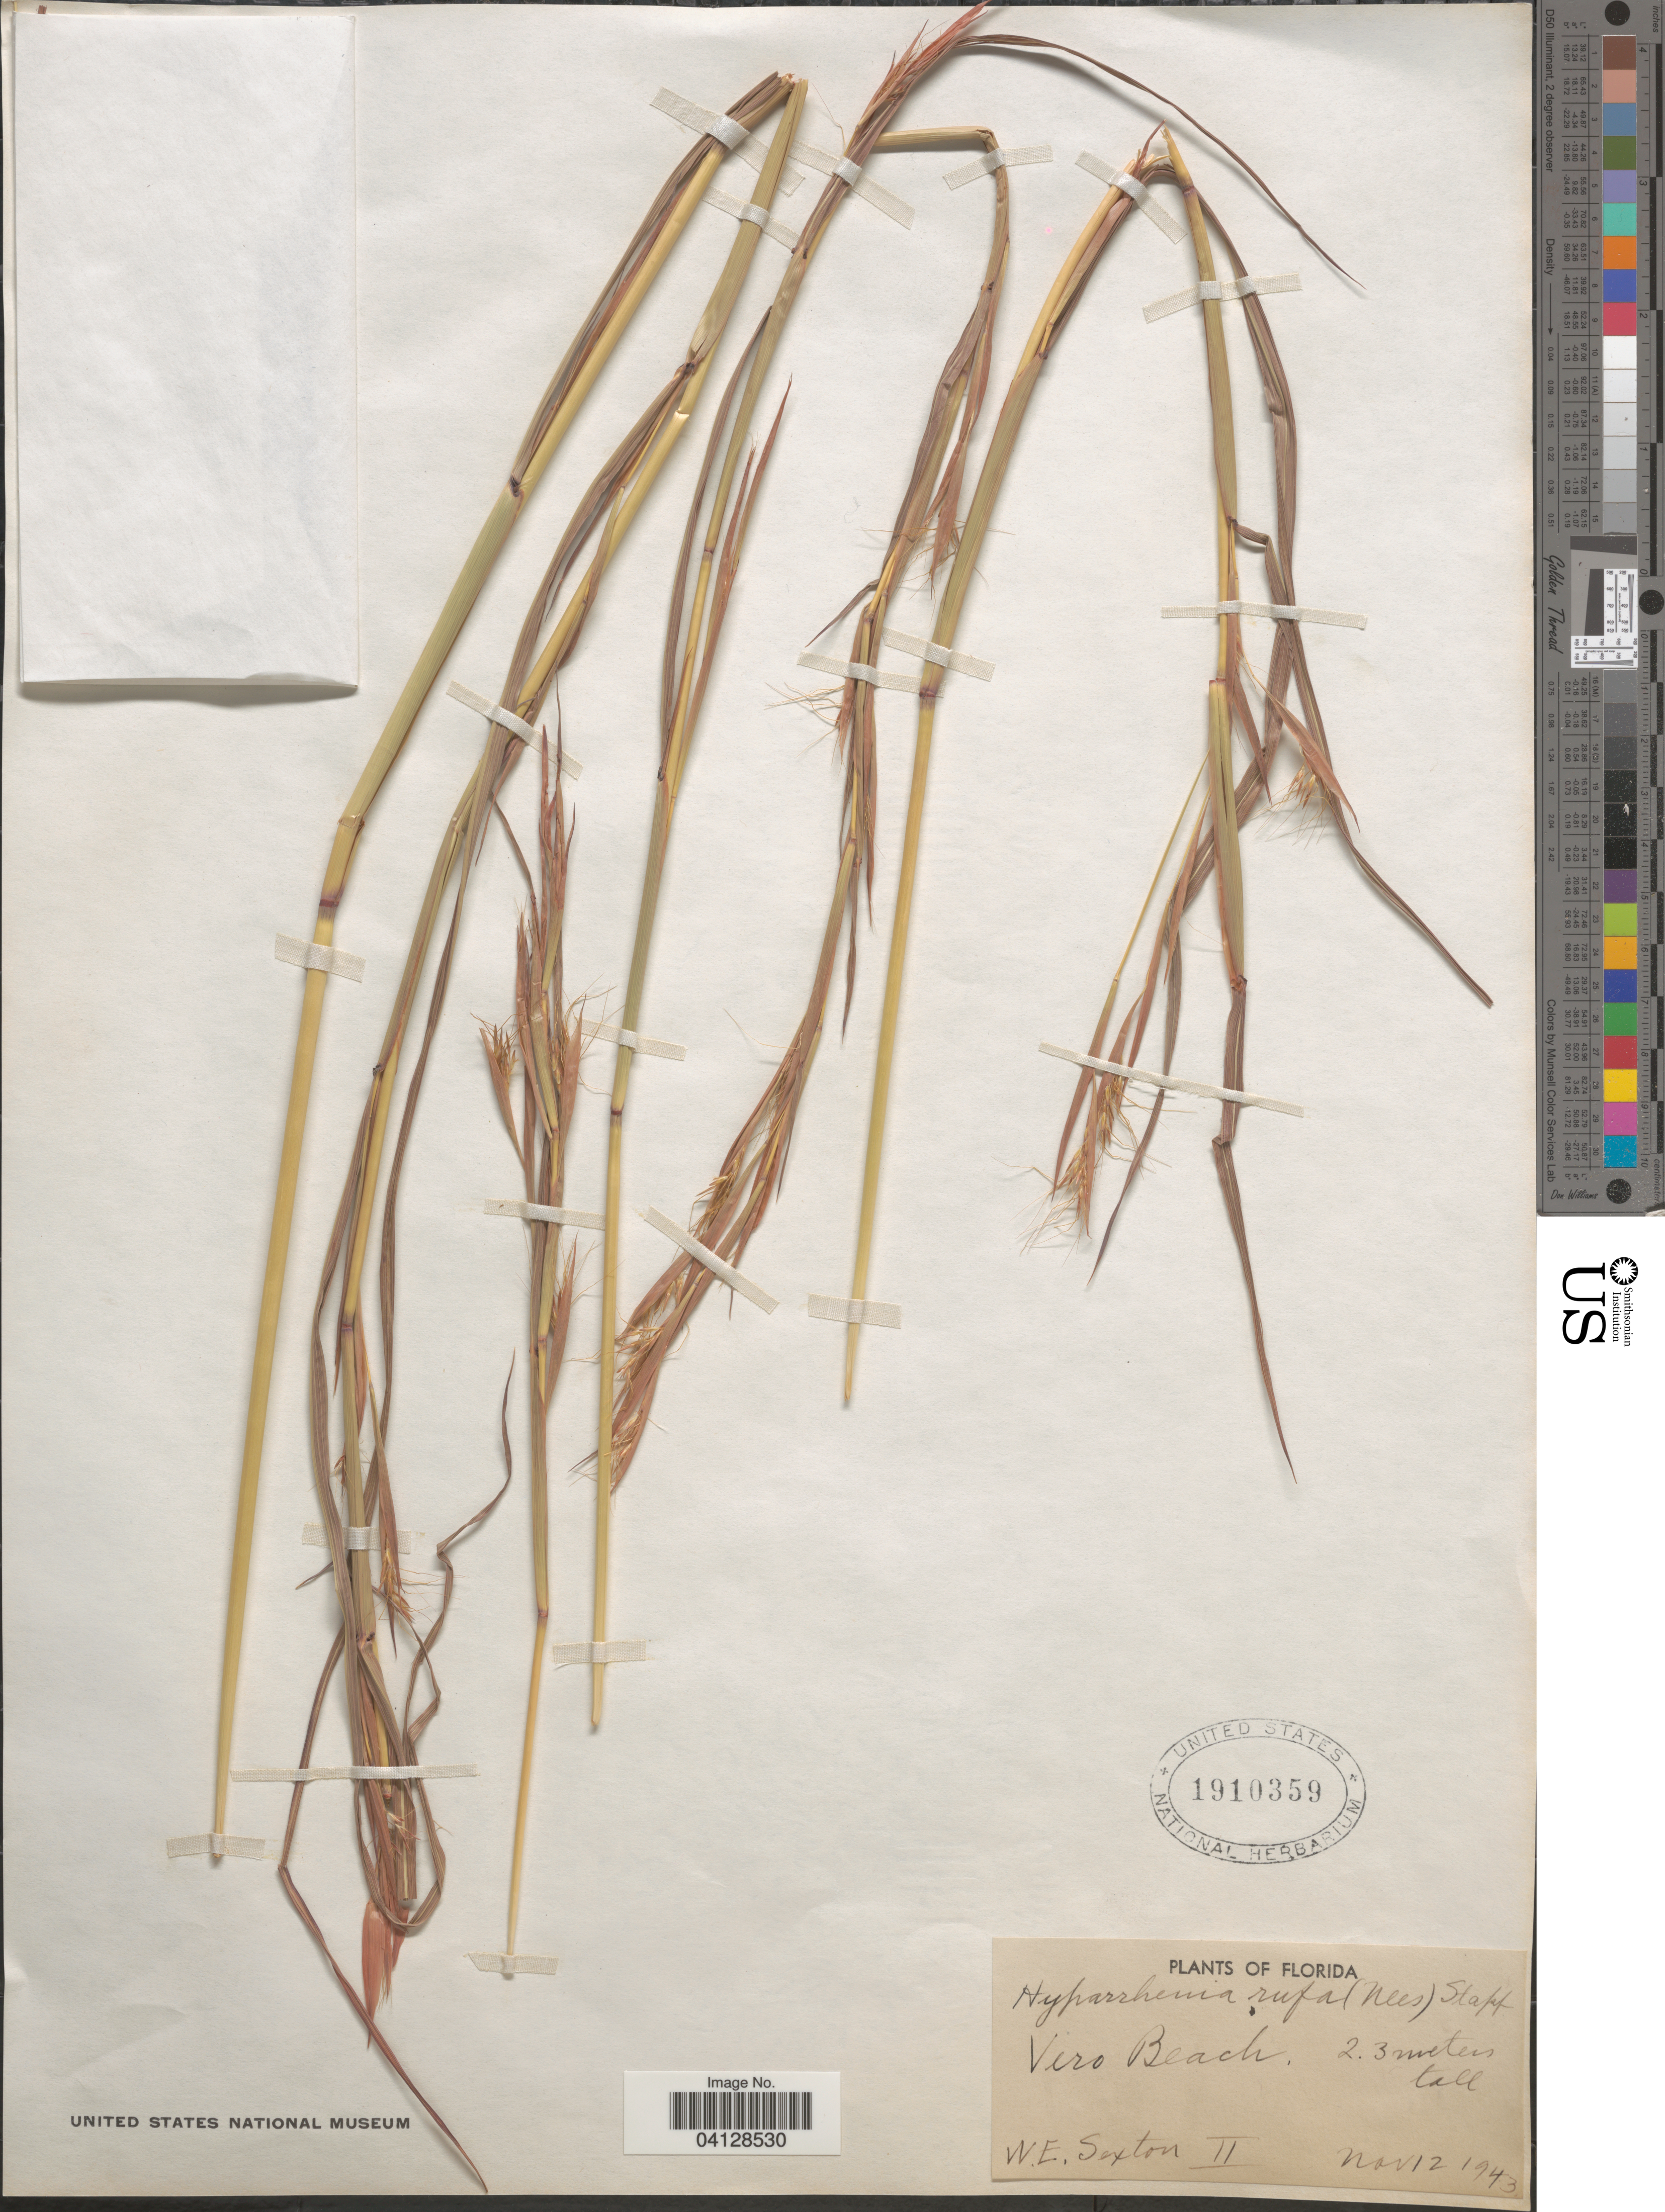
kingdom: Plantae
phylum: Tracheophyta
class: Liliopsida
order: Poales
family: Poaceae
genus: Hyparrhenia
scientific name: Hyparrhenia rufa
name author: (Nees) Stapf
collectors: W. Sexton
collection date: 1943-11-12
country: United States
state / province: Florida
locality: Vero Beach.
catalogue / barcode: US 1910359